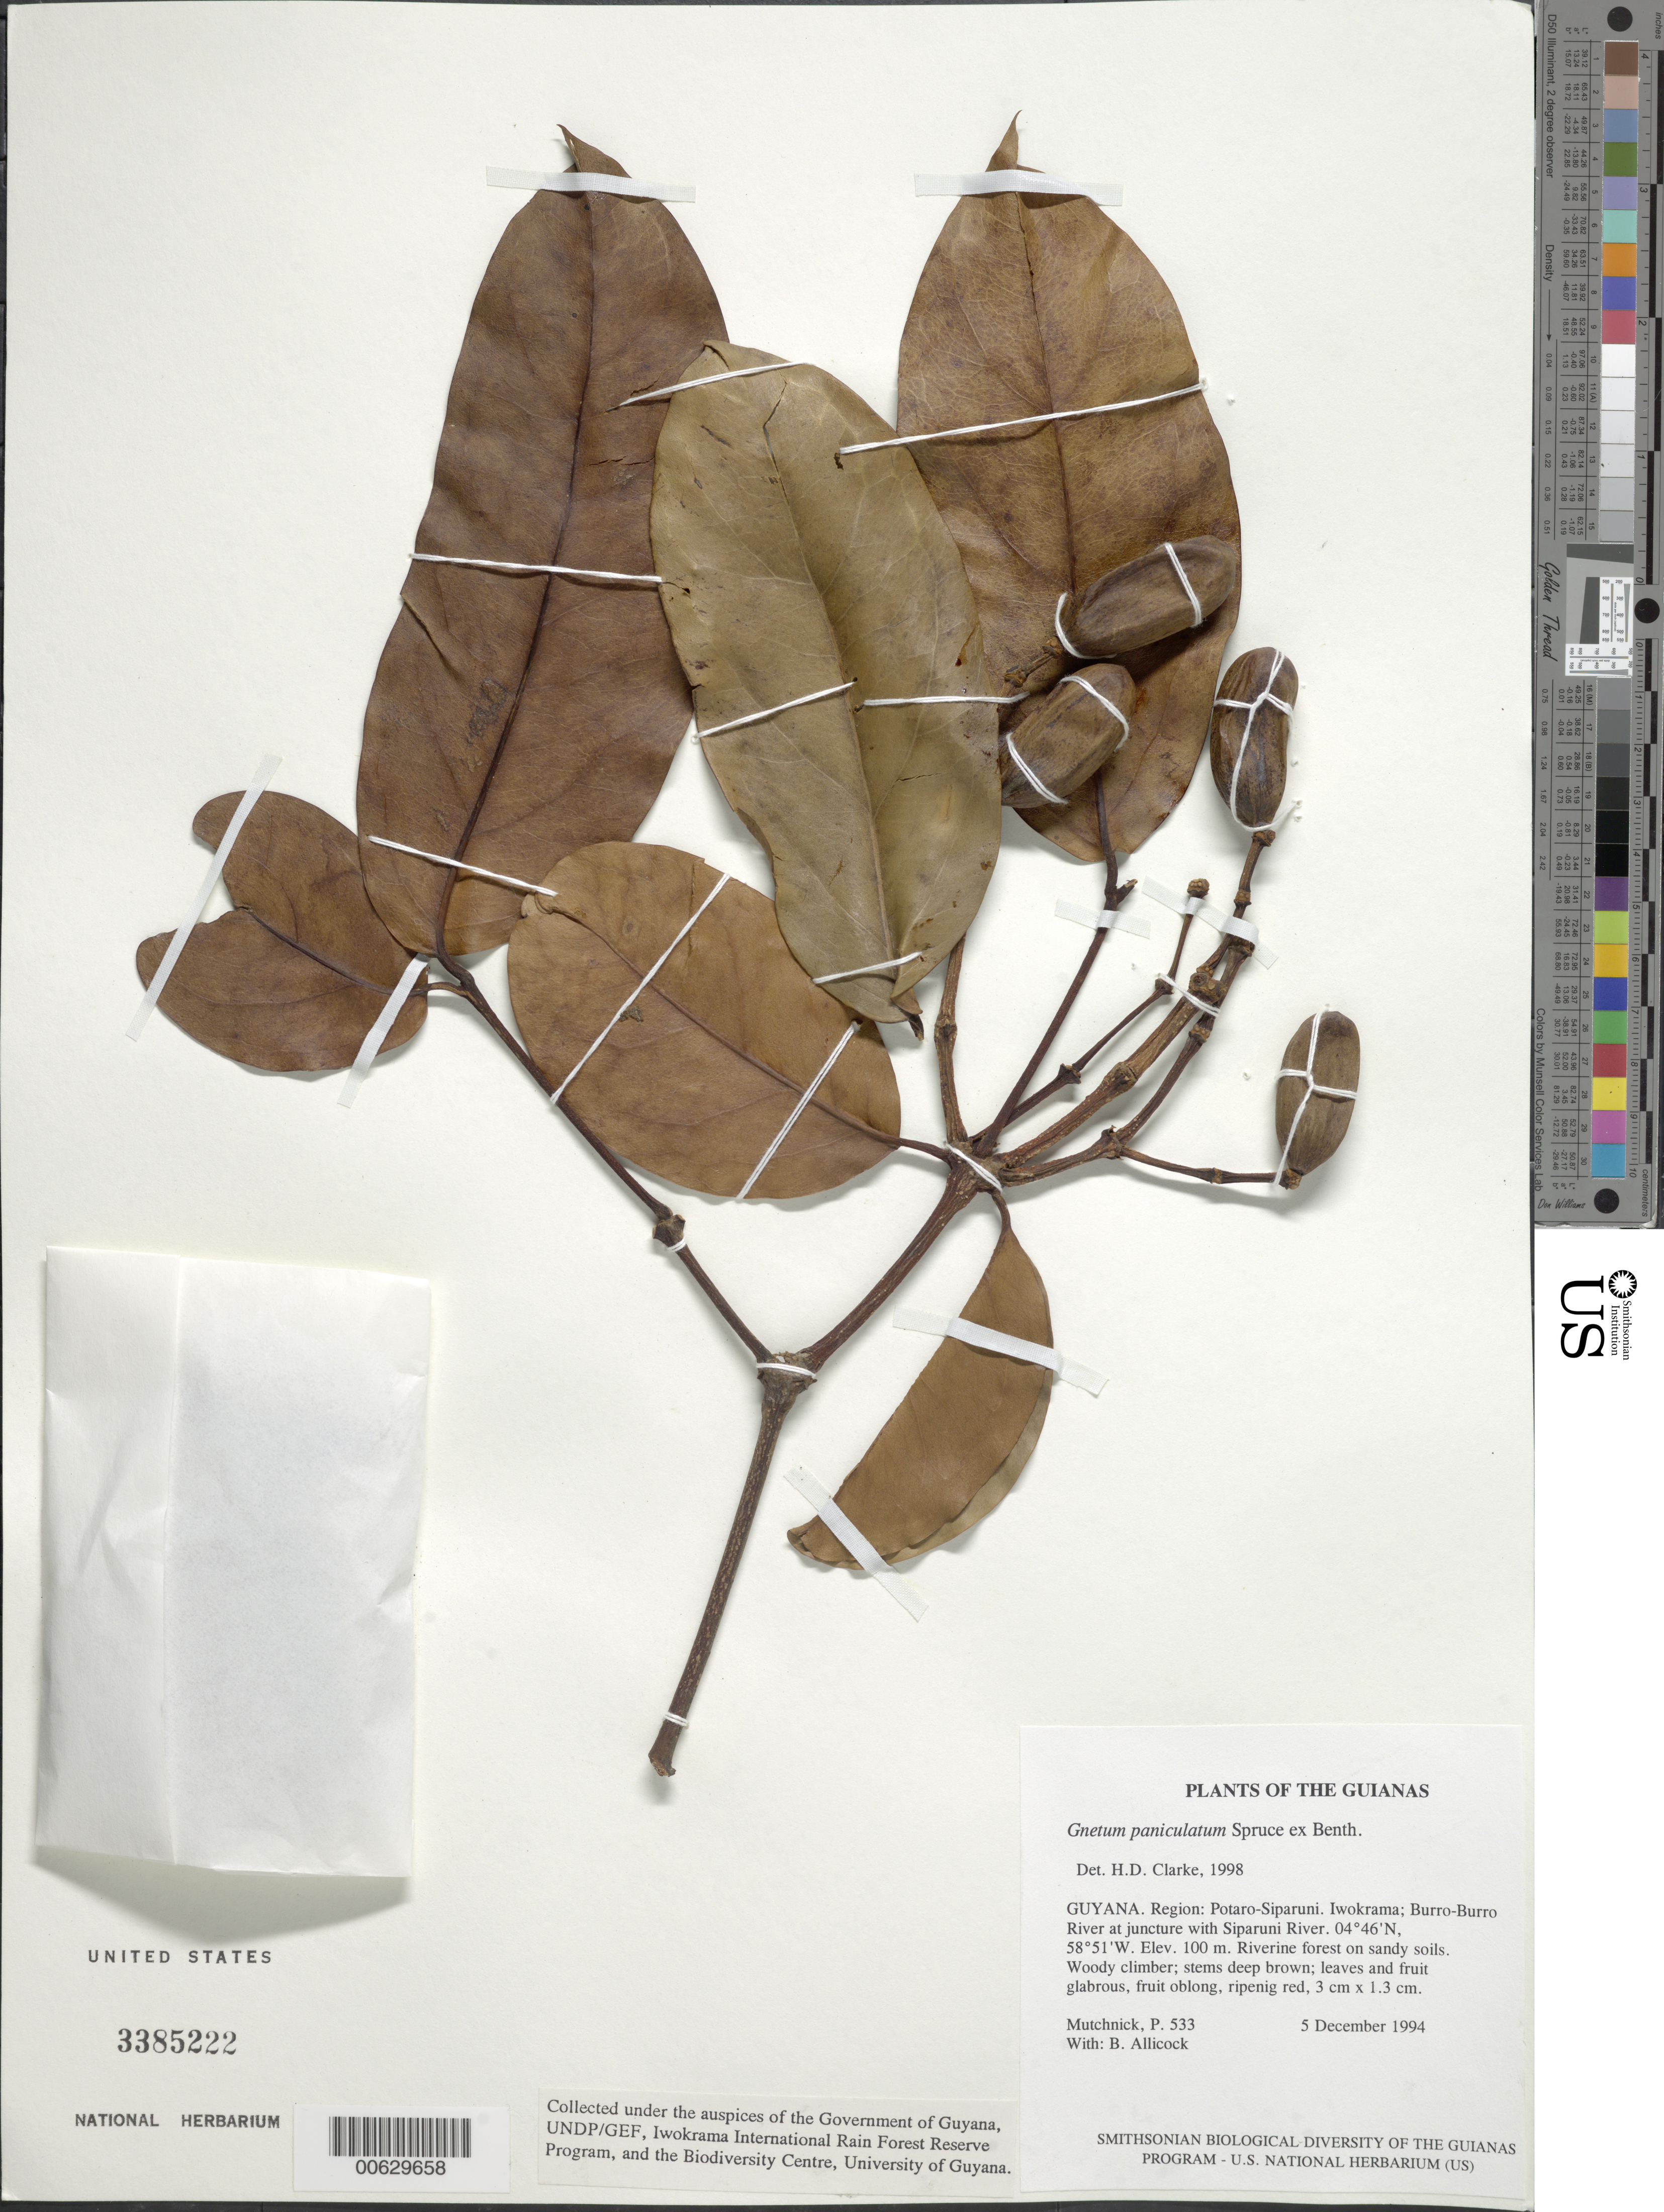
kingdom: Plantae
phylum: Tracheophyta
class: Gnetopsida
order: Gnetales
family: Gnetaceae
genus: Gnetum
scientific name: Gnetum paniculatum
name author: Spruce ex Benth.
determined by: Clarke, H. D., University of North Carolina (Asheville)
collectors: P. Mutchnick & B. Allicock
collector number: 533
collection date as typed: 5 December 1994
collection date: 1994-12-05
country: Guyana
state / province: Potaro-Siparuni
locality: Iwokrama; Burro-Burro River at juncture with Siparuni River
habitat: Riverine forest on sandy soils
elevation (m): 100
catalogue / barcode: US 3385222